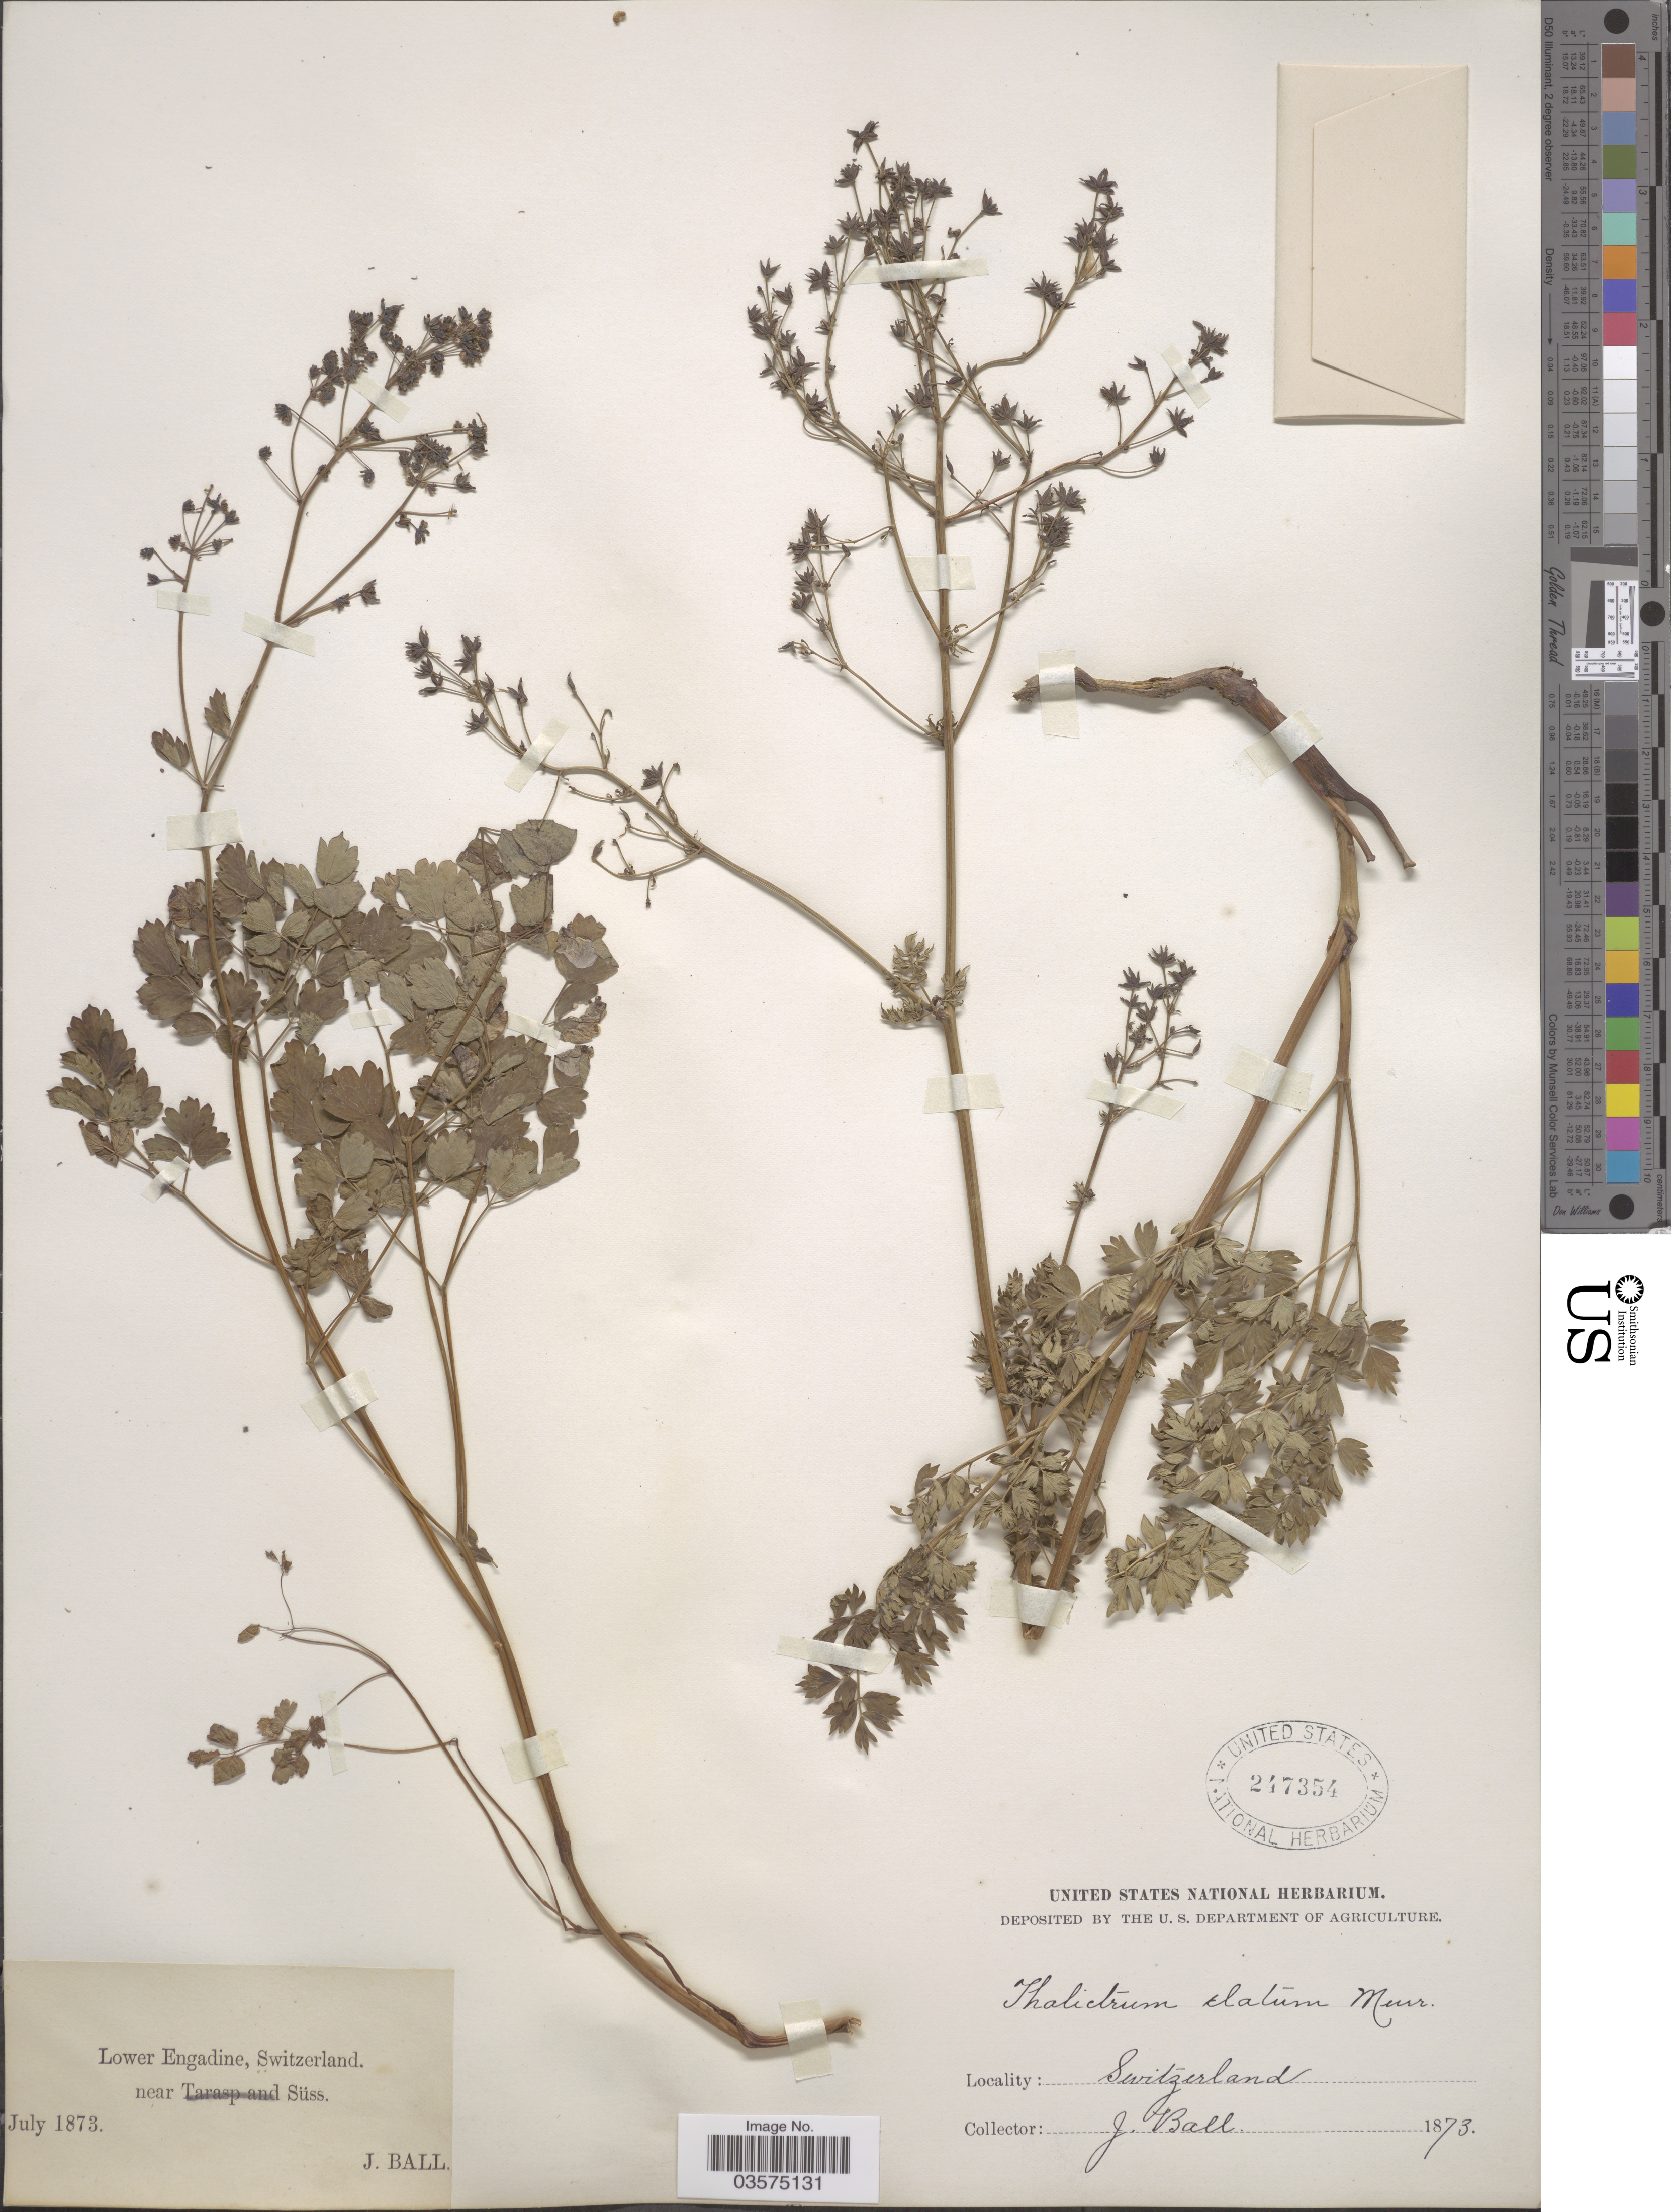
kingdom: Plantae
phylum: Tracheophyta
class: Magnoliopsida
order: Ranunculales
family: Ranunculaceae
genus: Thalictrum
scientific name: Thalictrum elatum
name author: Jacq.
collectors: J. Ball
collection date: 1873-07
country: Switzerland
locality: Lower Engadine. Near Süss.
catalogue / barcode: US 247354